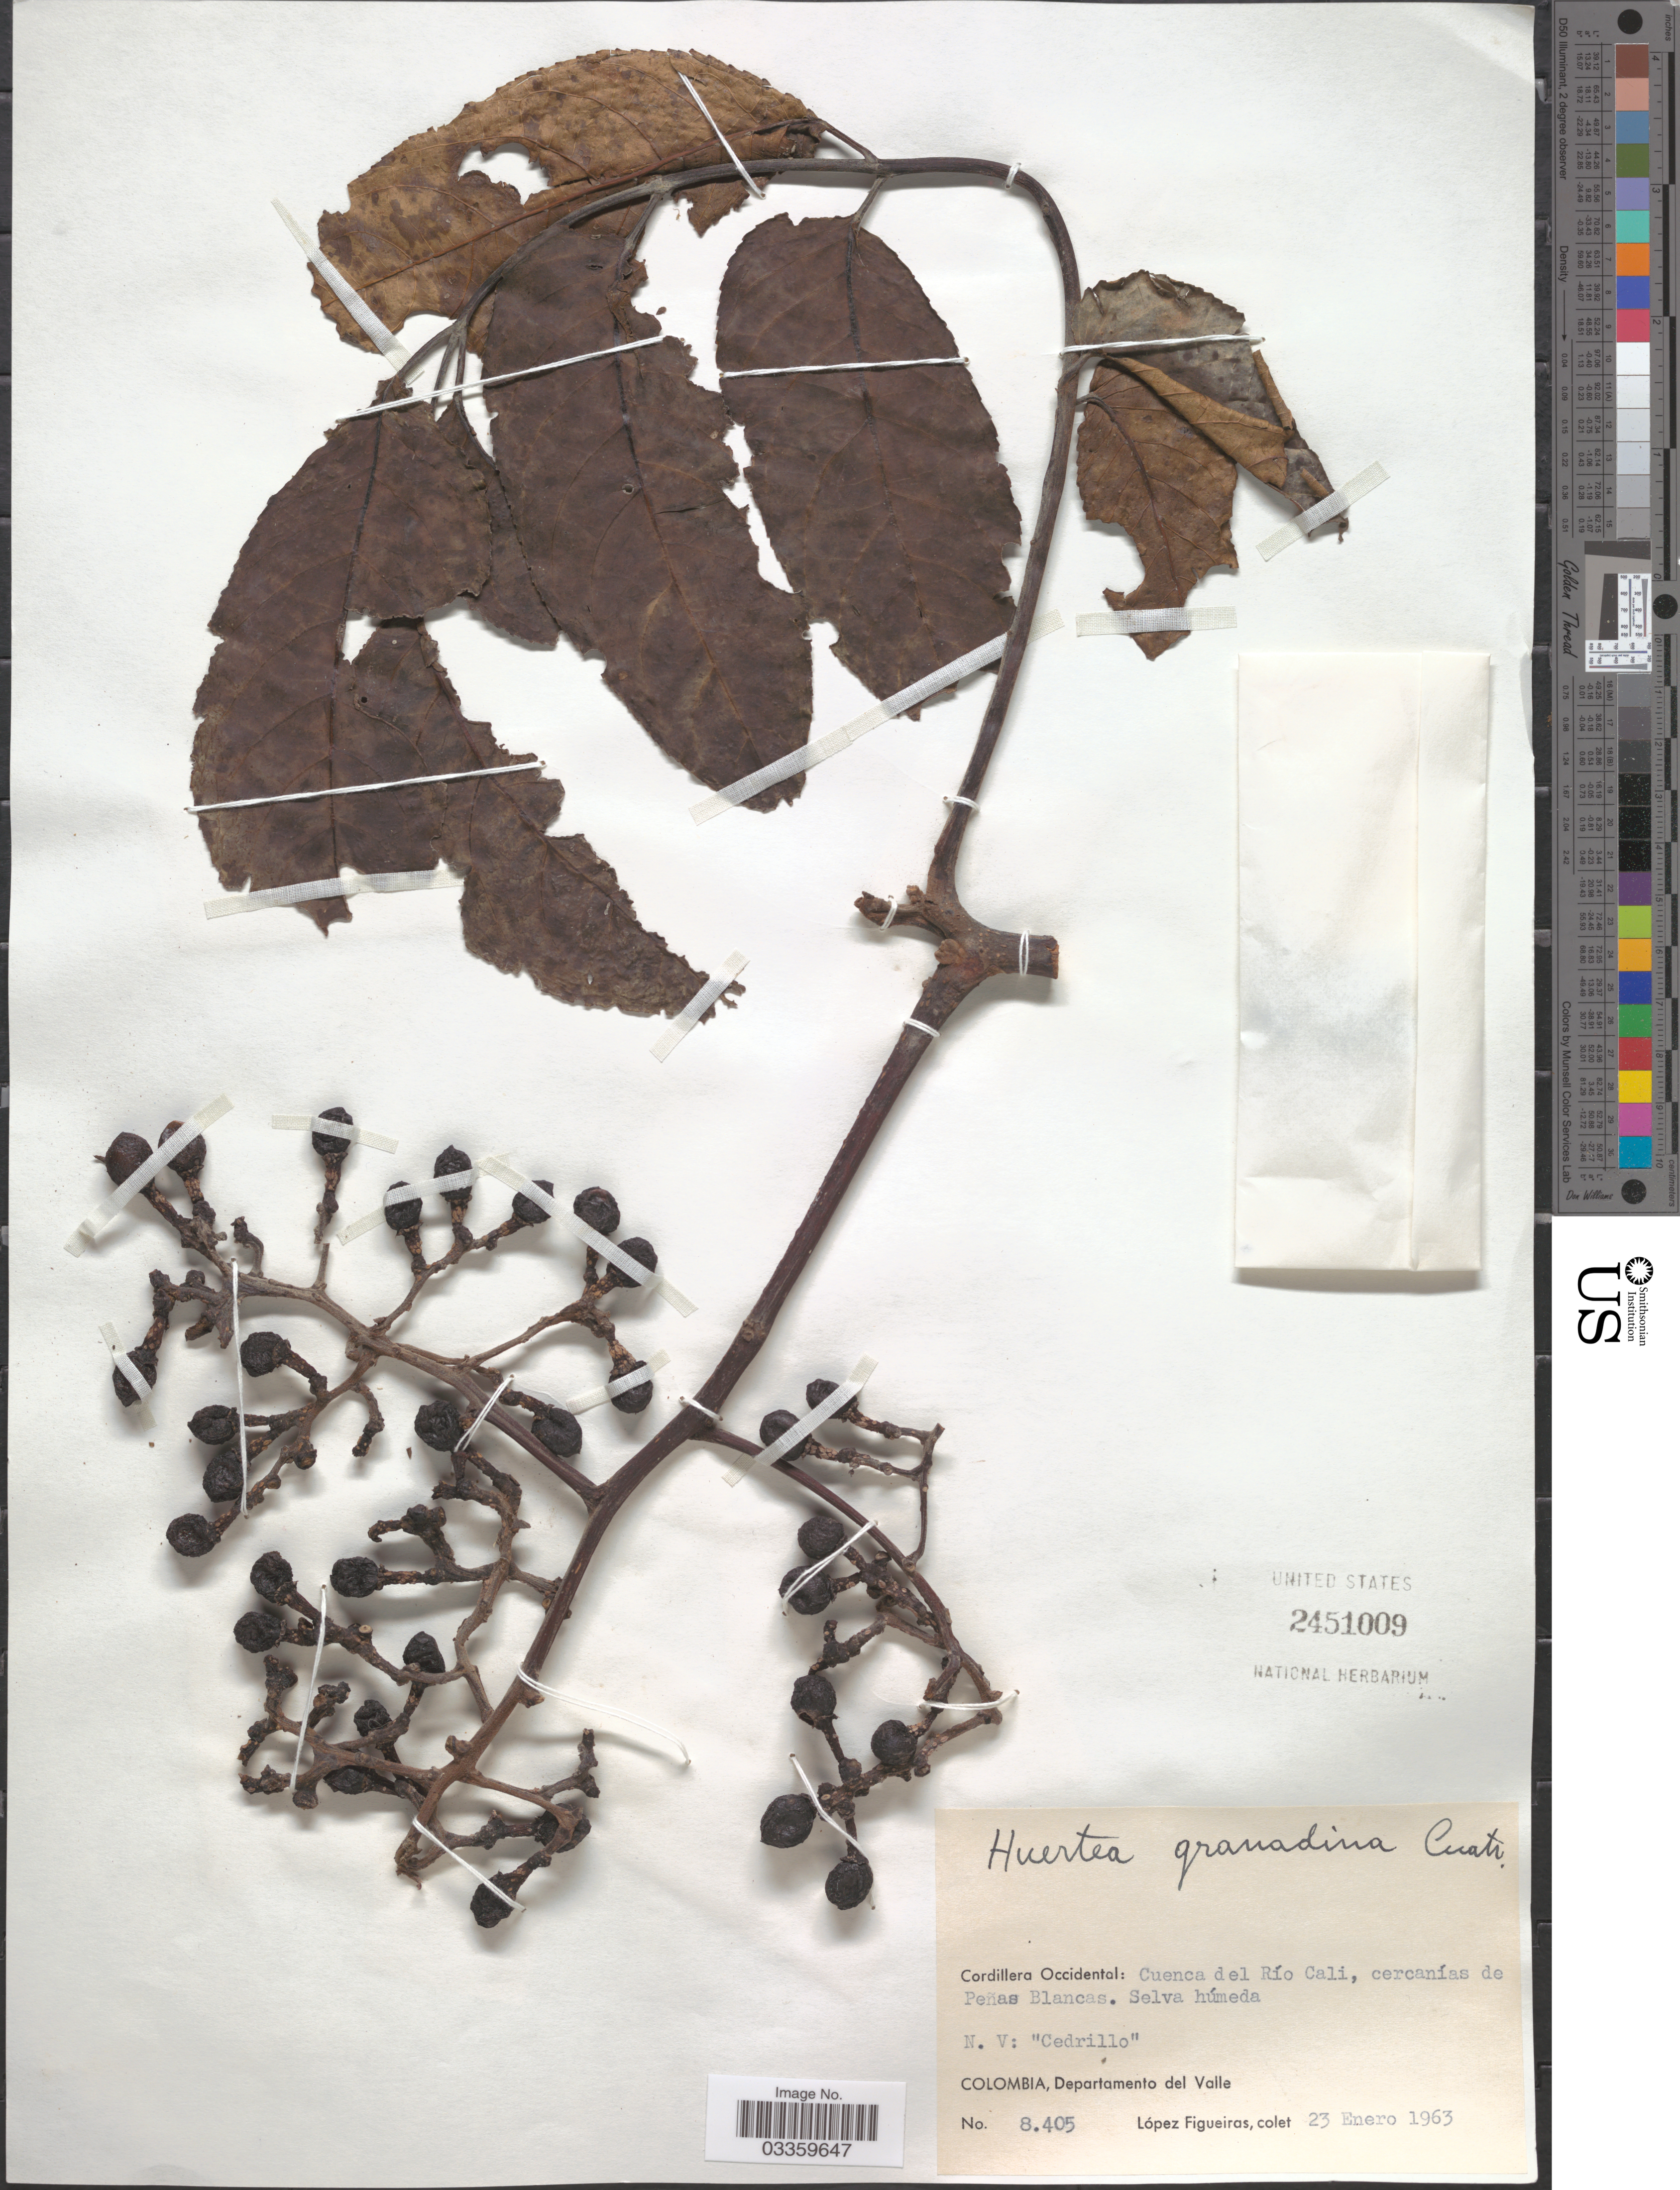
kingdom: Plantae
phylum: Tracheophyta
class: Magnoliopsida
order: Huerteales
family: Tapisciaceae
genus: Huertea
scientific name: Huertea granadina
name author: Cuatrec.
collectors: M. López Figueiras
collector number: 8405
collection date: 1963-01-23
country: Colombia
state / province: Valle del Cauca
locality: Cordillera Occidental: Cuenca del Río Cali, cercanías de Peñas Blancas, Departamento del Valle.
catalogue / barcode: US 2451009